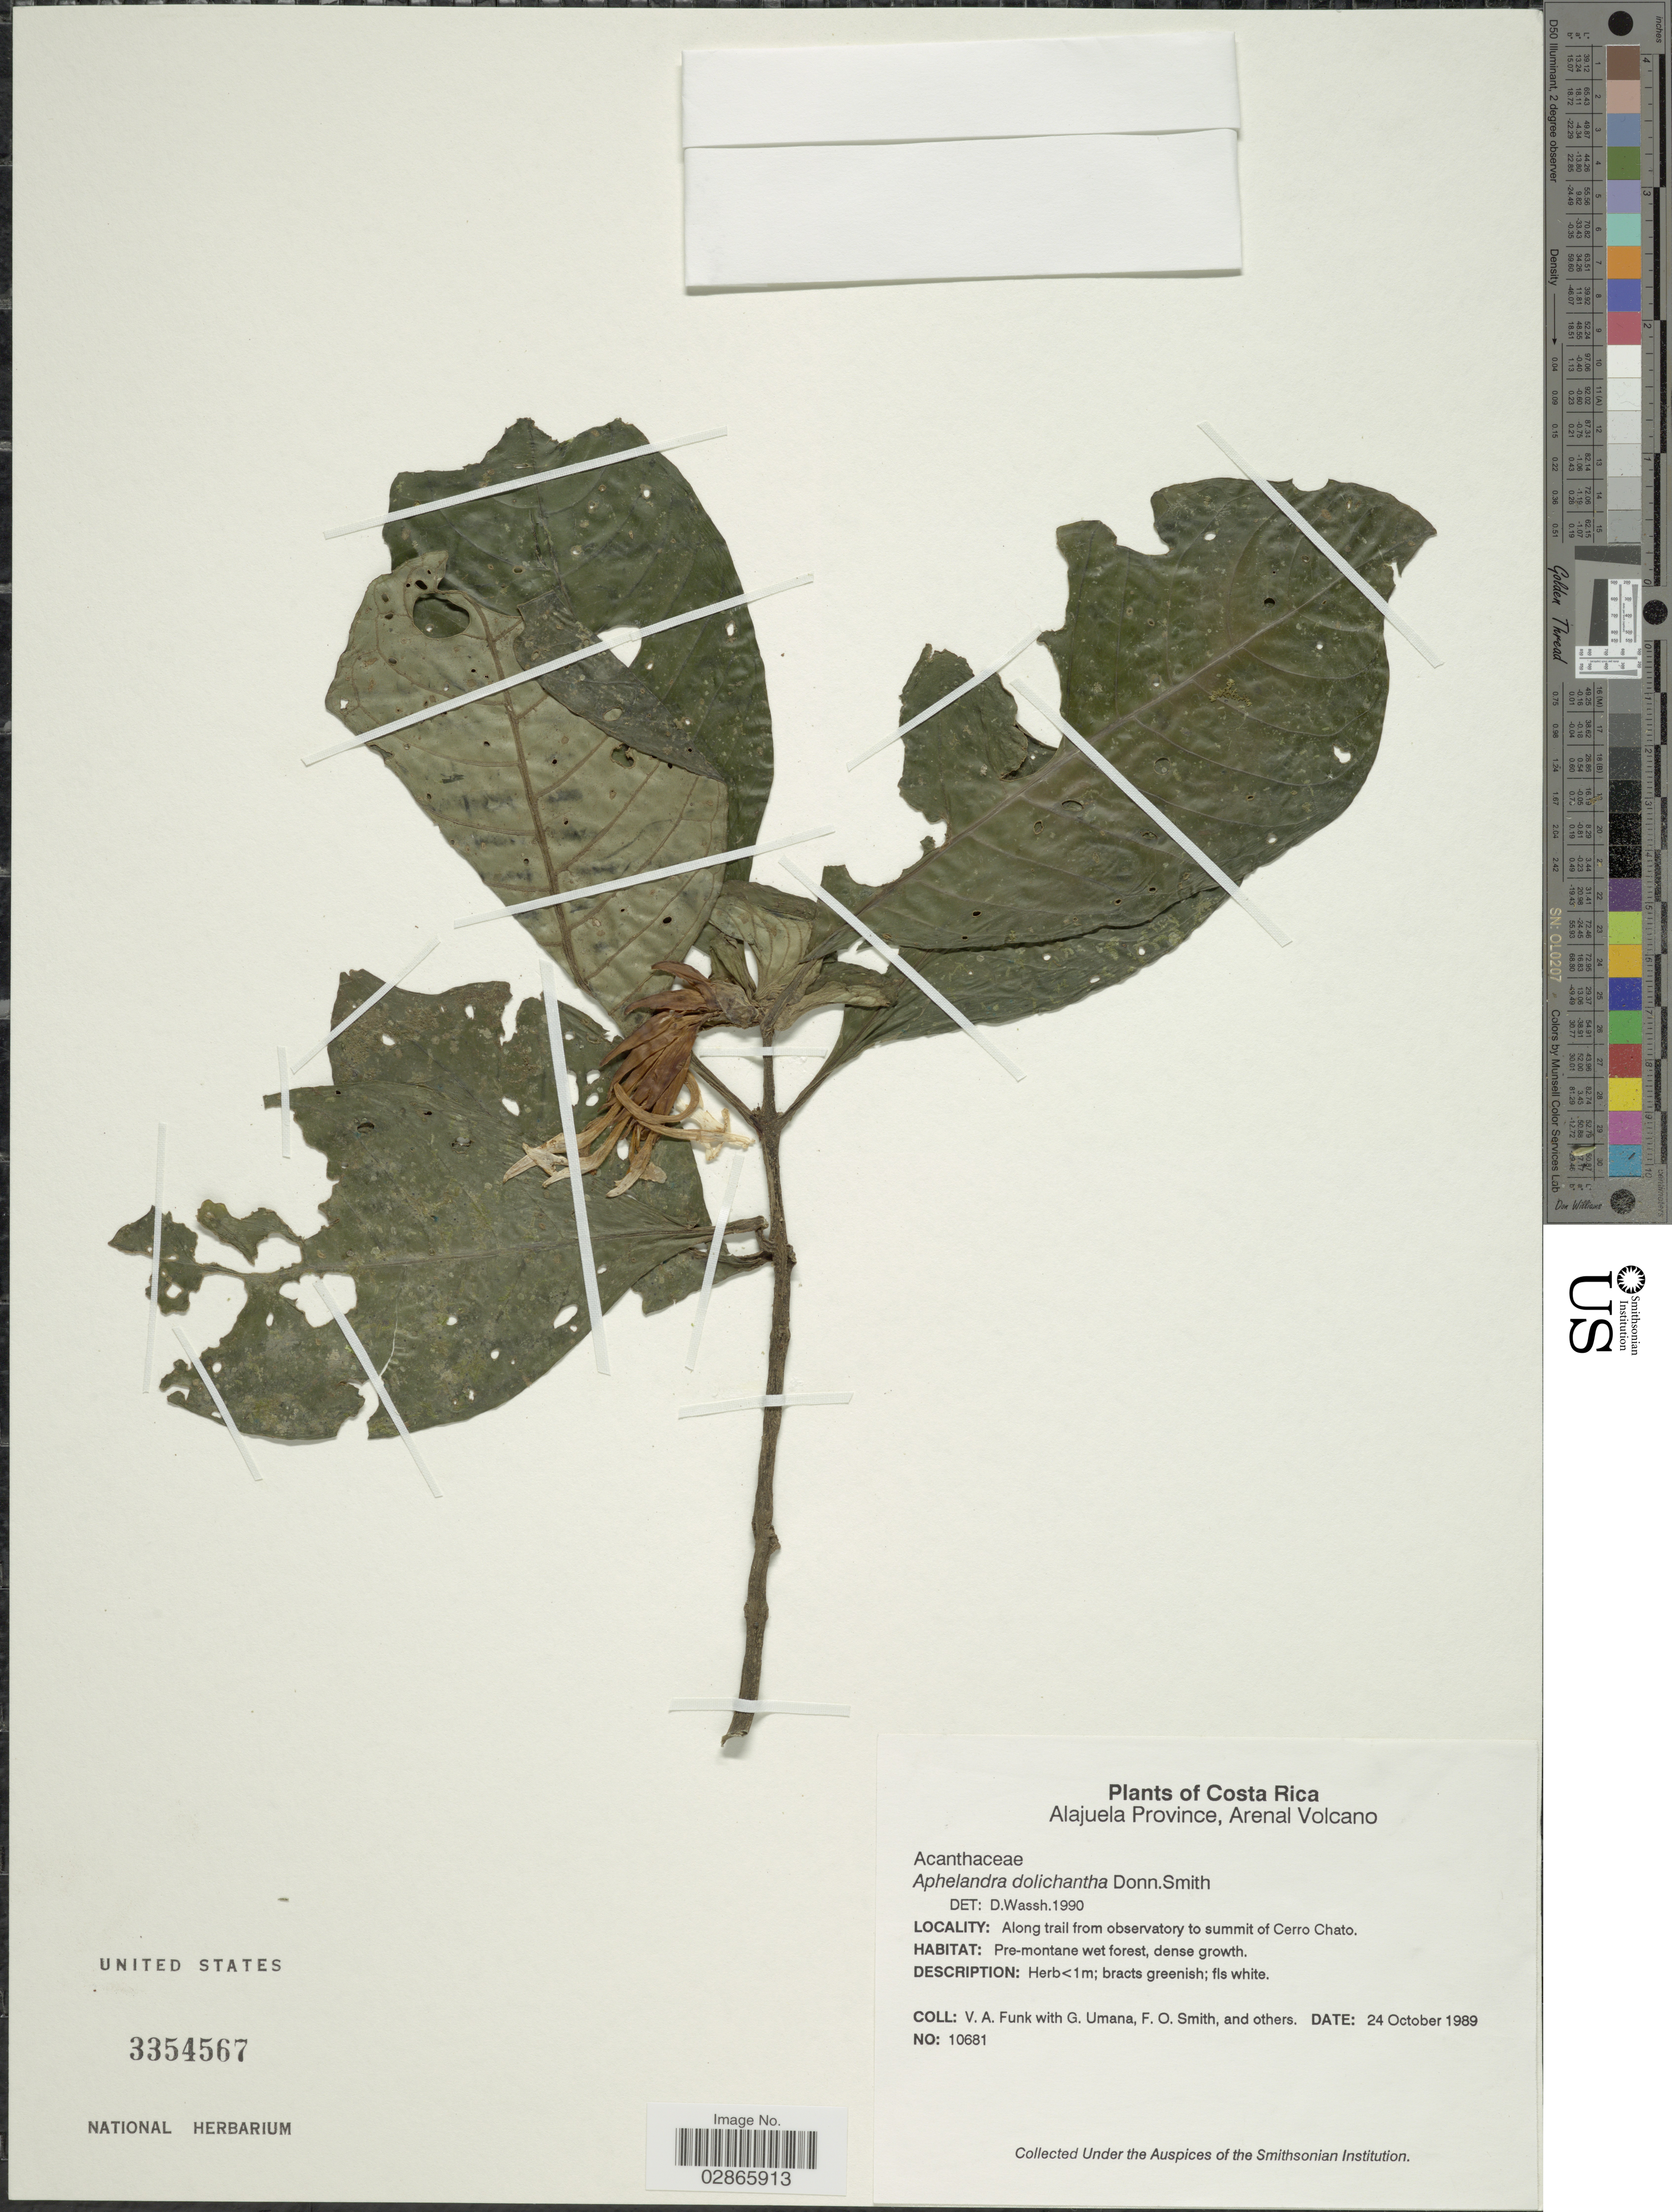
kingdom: Plantae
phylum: Tracheophyta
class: Magnoliopsida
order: Lamiales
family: Acanthaceae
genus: Aphelandra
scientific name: Aphelandra dolichantha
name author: Donn. Sm.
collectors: V. Funk, G. Umana, F. Smith & et al.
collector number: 10681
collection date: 1989-10-24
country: Costa Rica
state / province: Alajuela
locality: Arenal Volcano. Along trail from observatory to summit of Cerro Chato.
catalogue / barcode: US 3354567